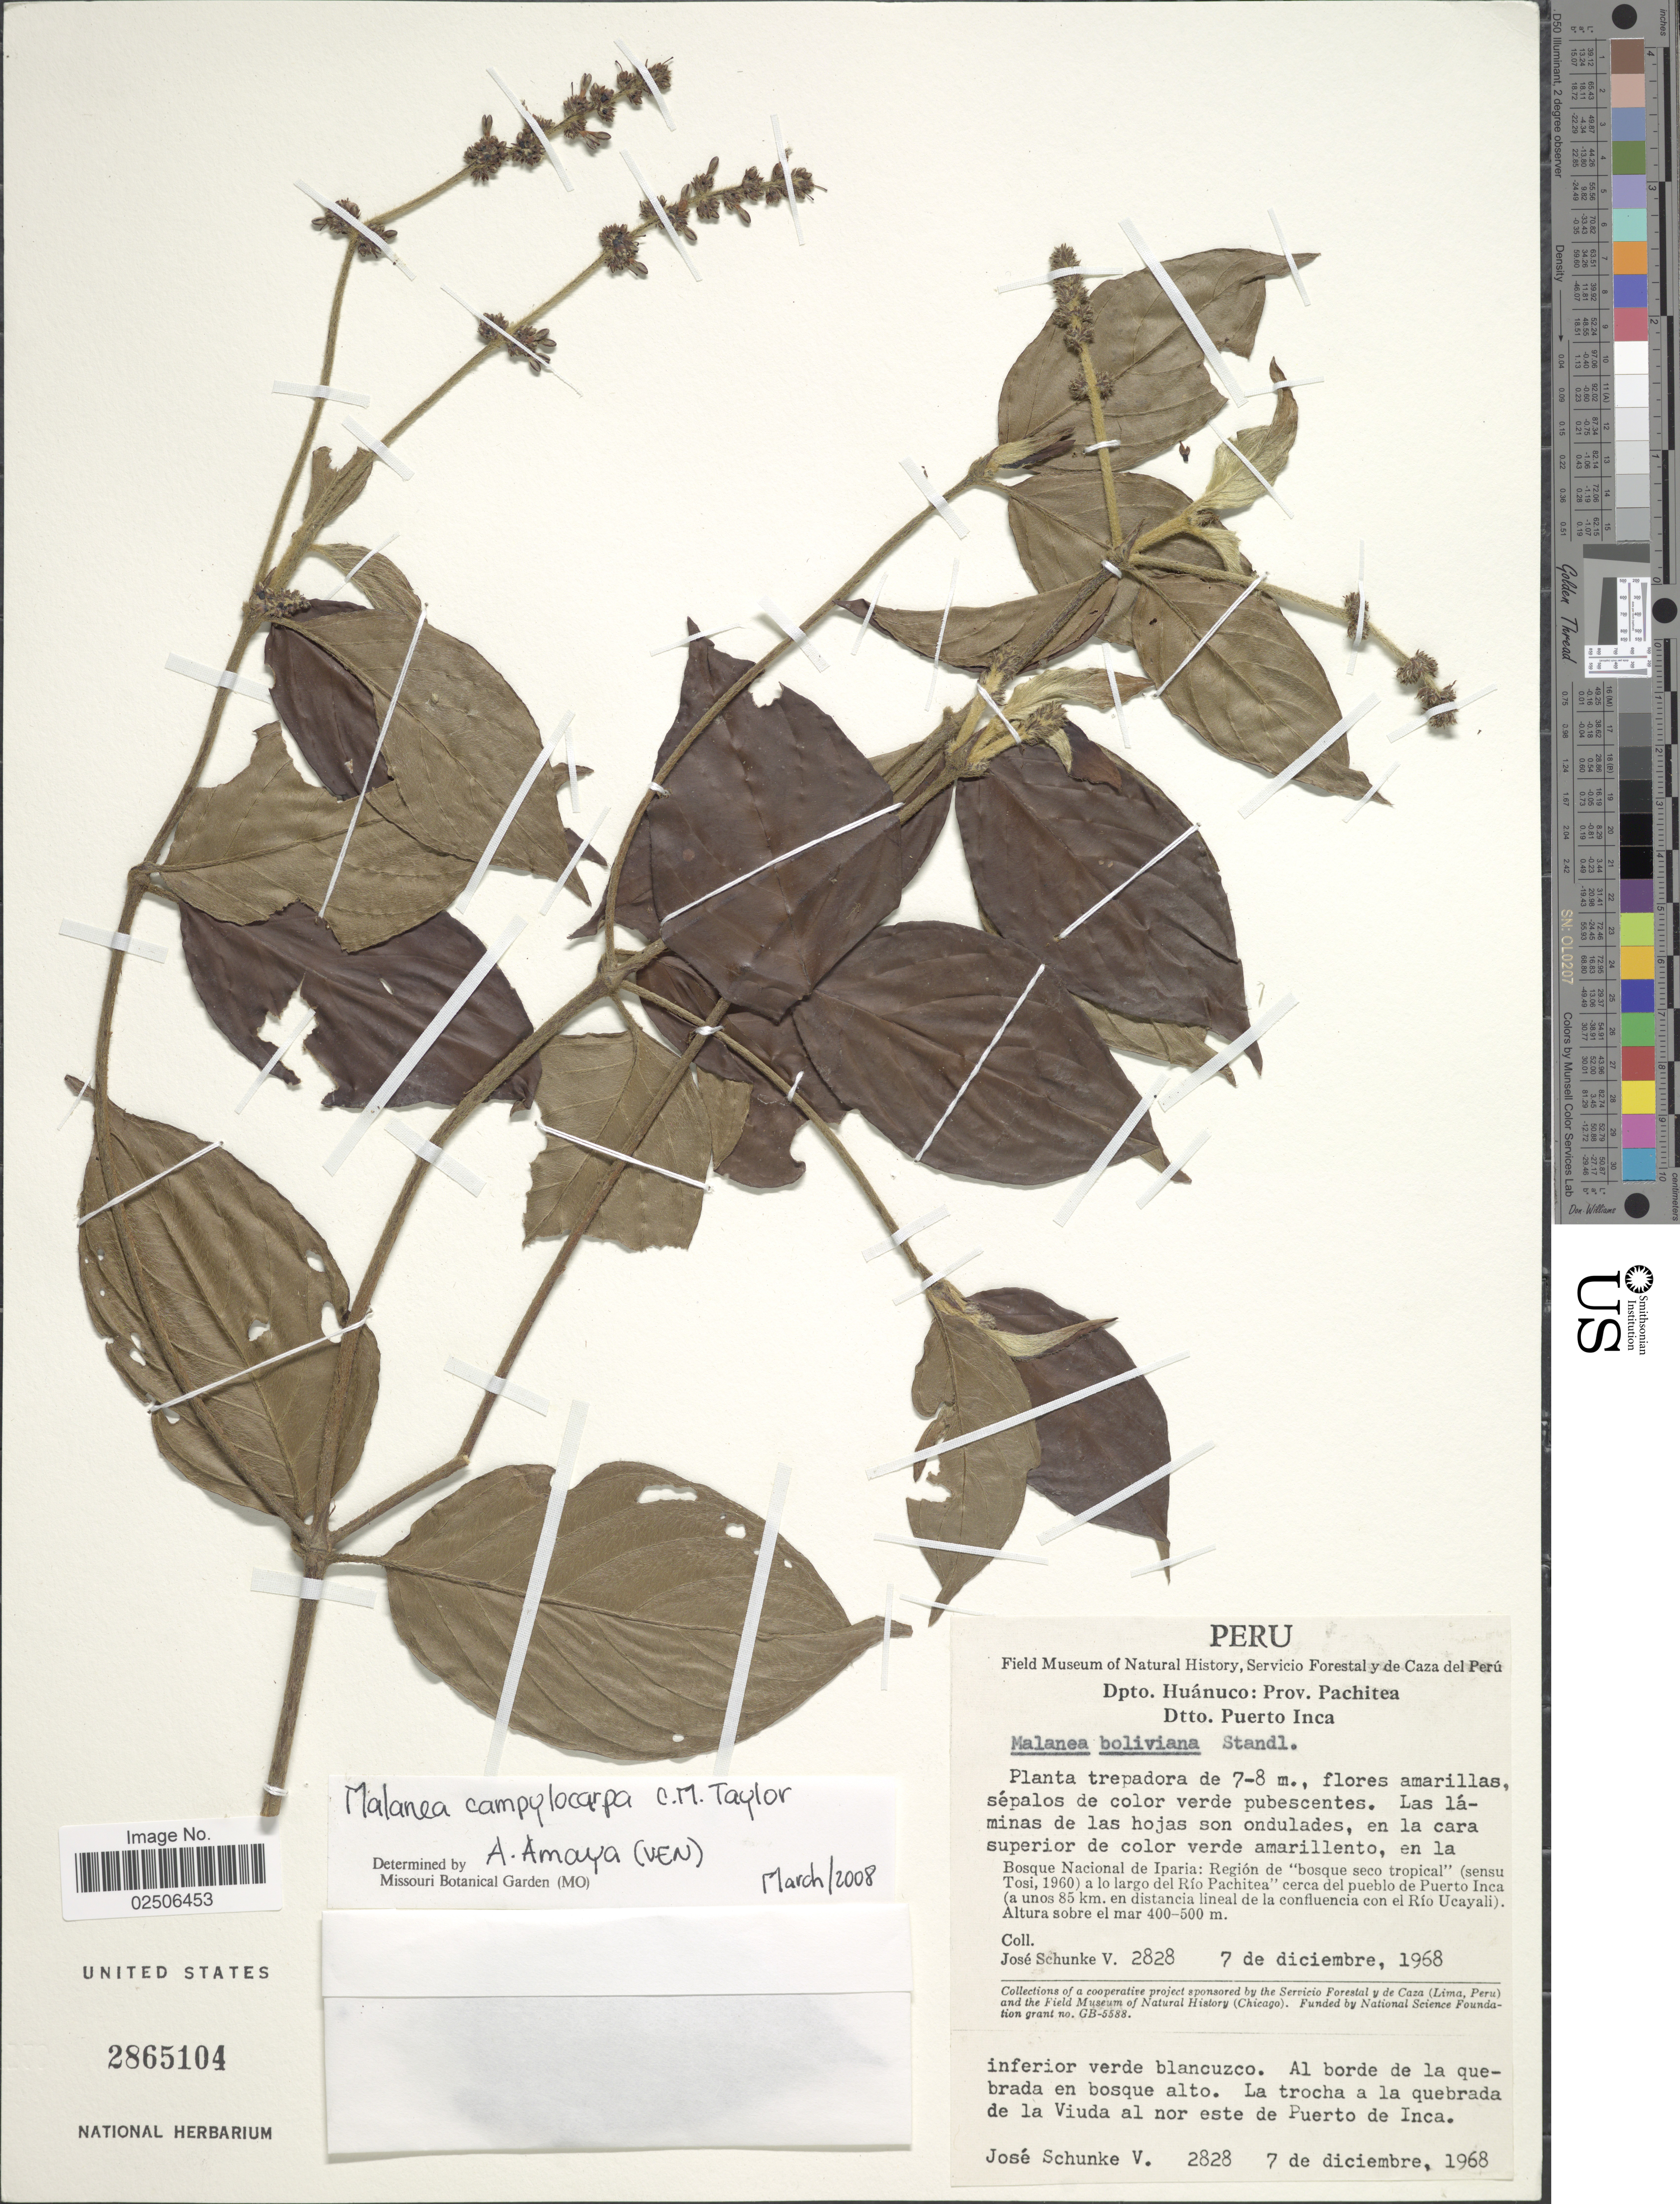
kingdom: Plantae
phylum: Tracheophyta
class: Magnoliopsida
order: Gentianales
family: Rubiaceae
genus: Malanea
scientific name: Malanea campylocarpa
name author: C.M. Taylor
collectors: J. Schunke Vigo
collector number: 2828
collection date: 1968-12-07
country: Peru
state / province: Huánuco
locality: Prov. Pachitea, Dtto. Puerto Inca, la trocha a la quebrada de la Viuda al nor este de Puerto de Inca, Bosque Nacional de Iparia: Region de bosque seco tropical (sensu Tosi, 1960) a lo largo del Rio Pachitea cerca del pueblo de Puerto Inca (a unos 85 km. en distancia lineal de la confluencia con el Rio Ucayali)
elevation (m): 400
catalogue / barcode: US 2865104